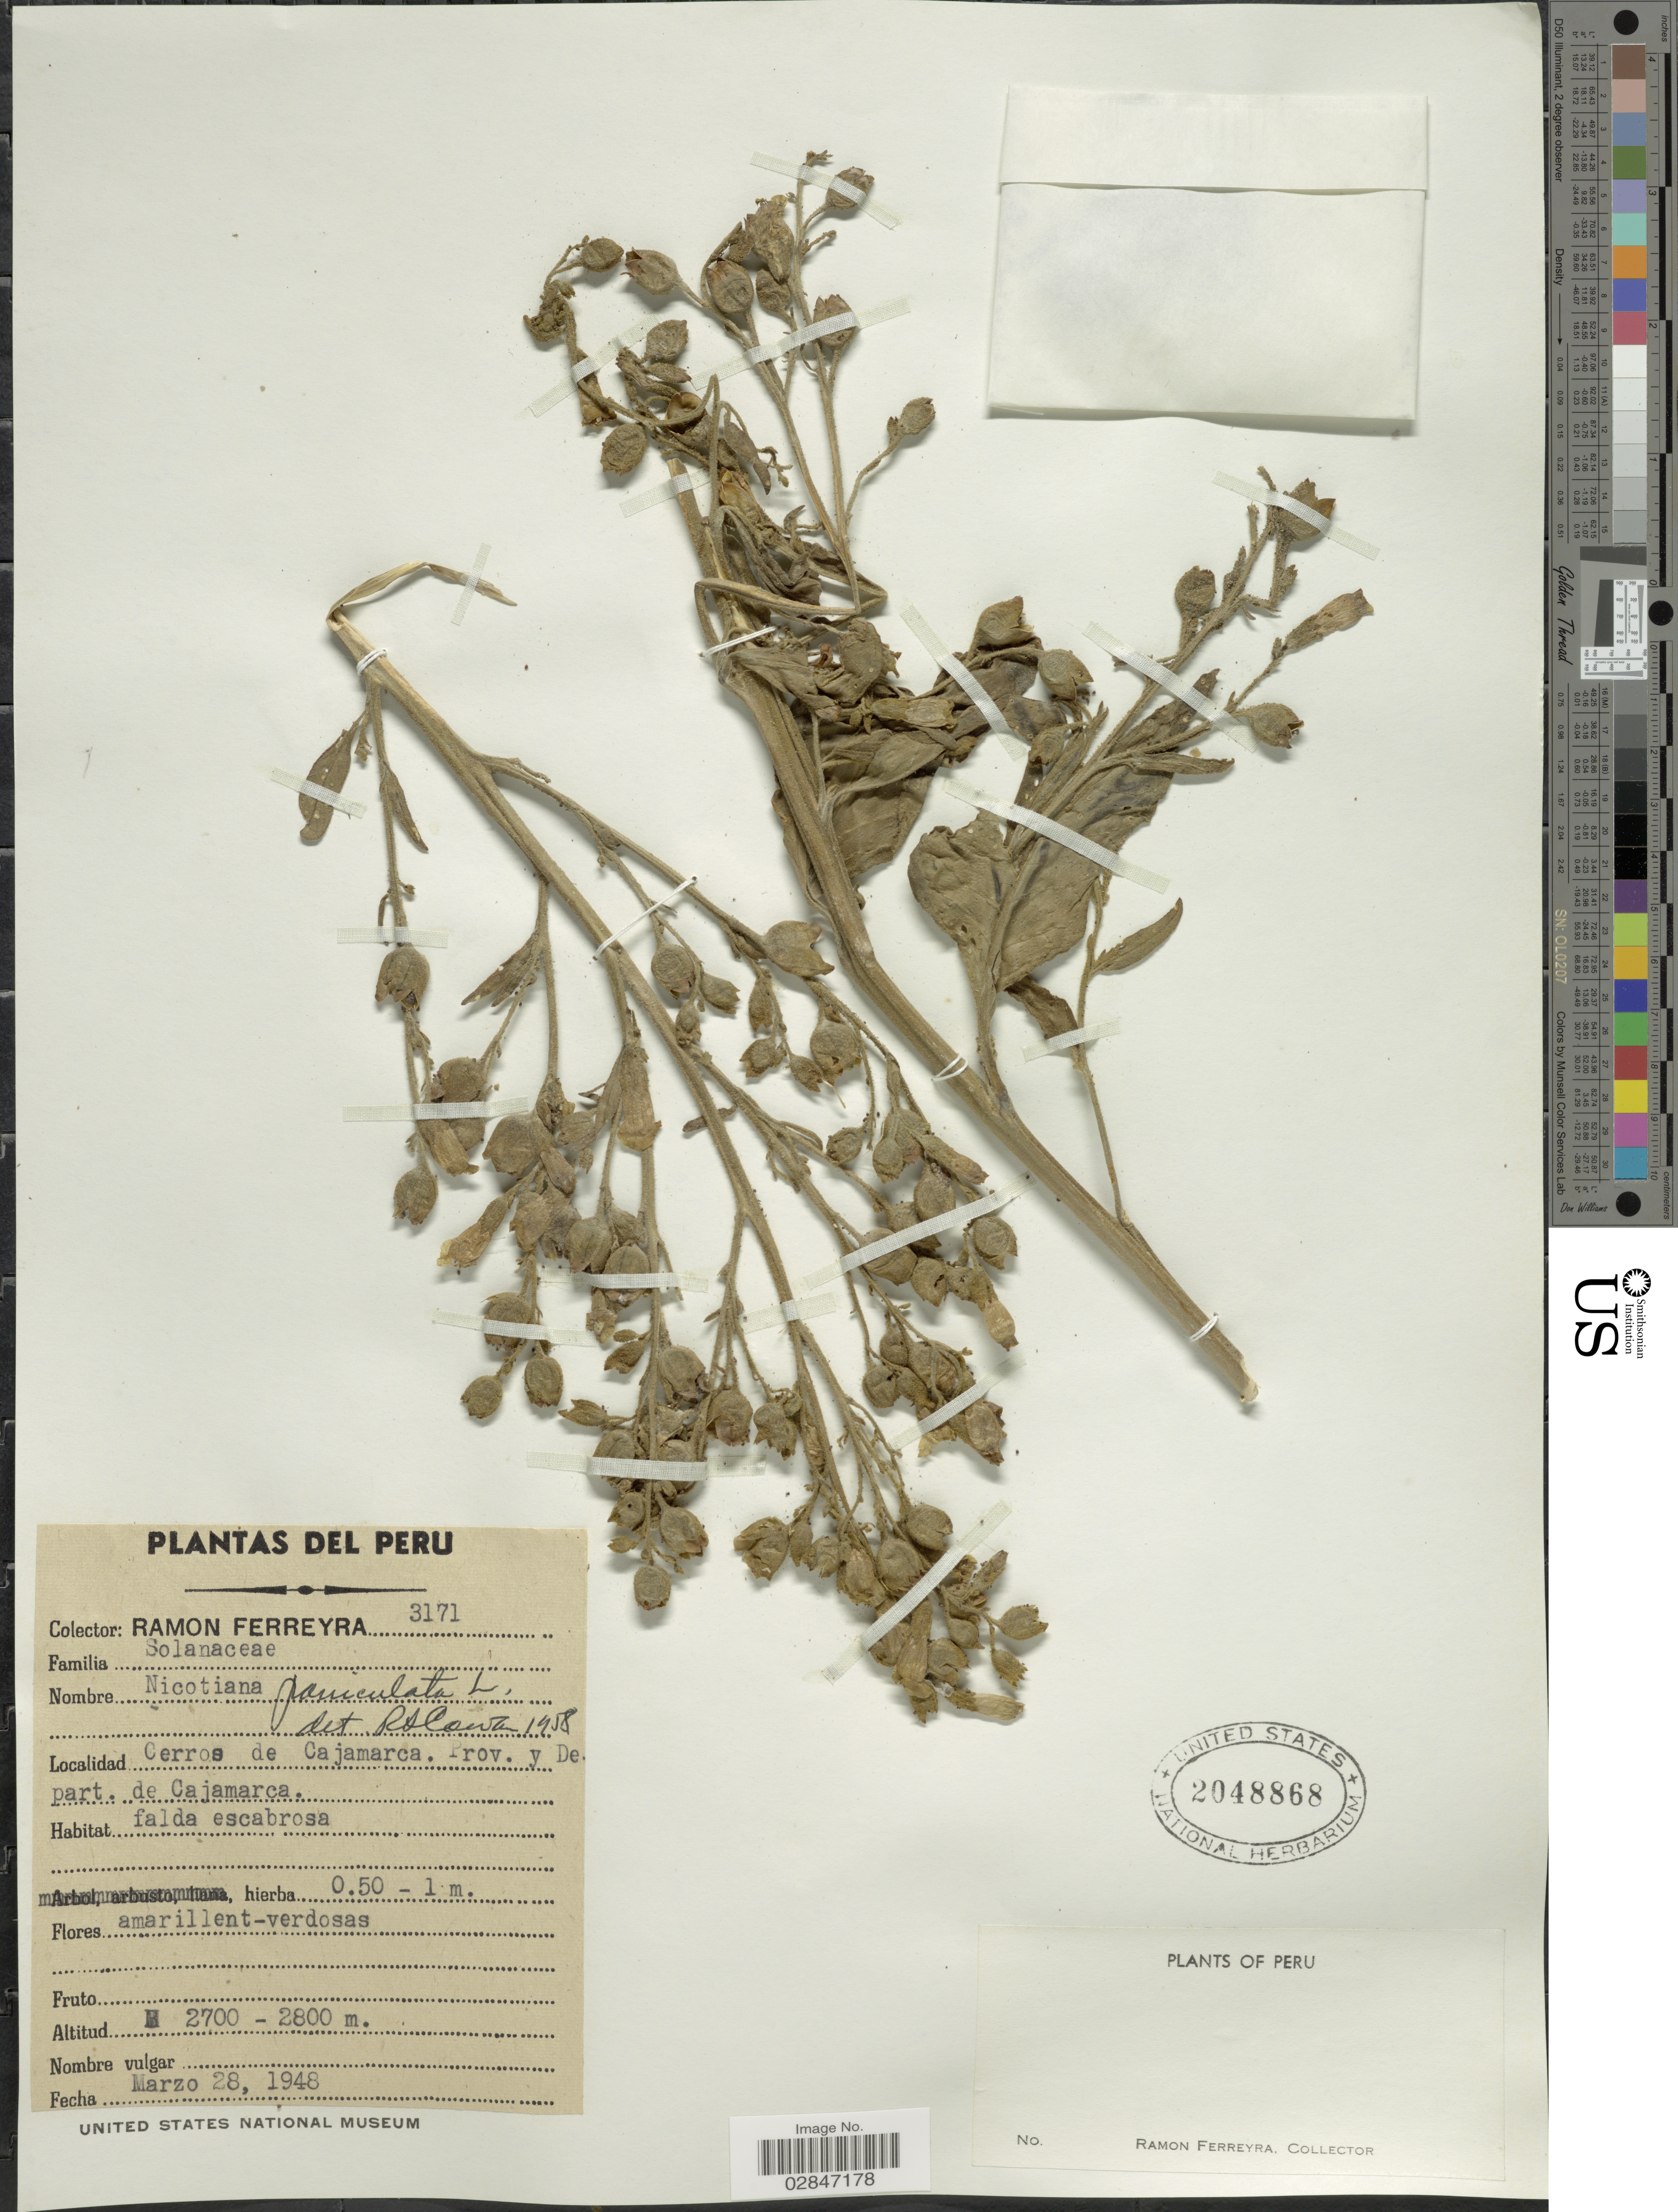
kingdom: Plantae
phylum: Tracheophyta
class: Magnoliopsida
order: Solanales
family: Solanaceae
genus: Nicotiana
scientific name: Nicotiana paniculata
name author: L.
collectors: R. A. Ferreyra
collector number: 3171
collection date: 1948-03-28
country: Peru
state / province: Cajamarca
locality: Cerros de Cajamarca, Prov. y Depart. de Cajamarca.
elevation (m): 2700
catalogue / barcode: US 2048868